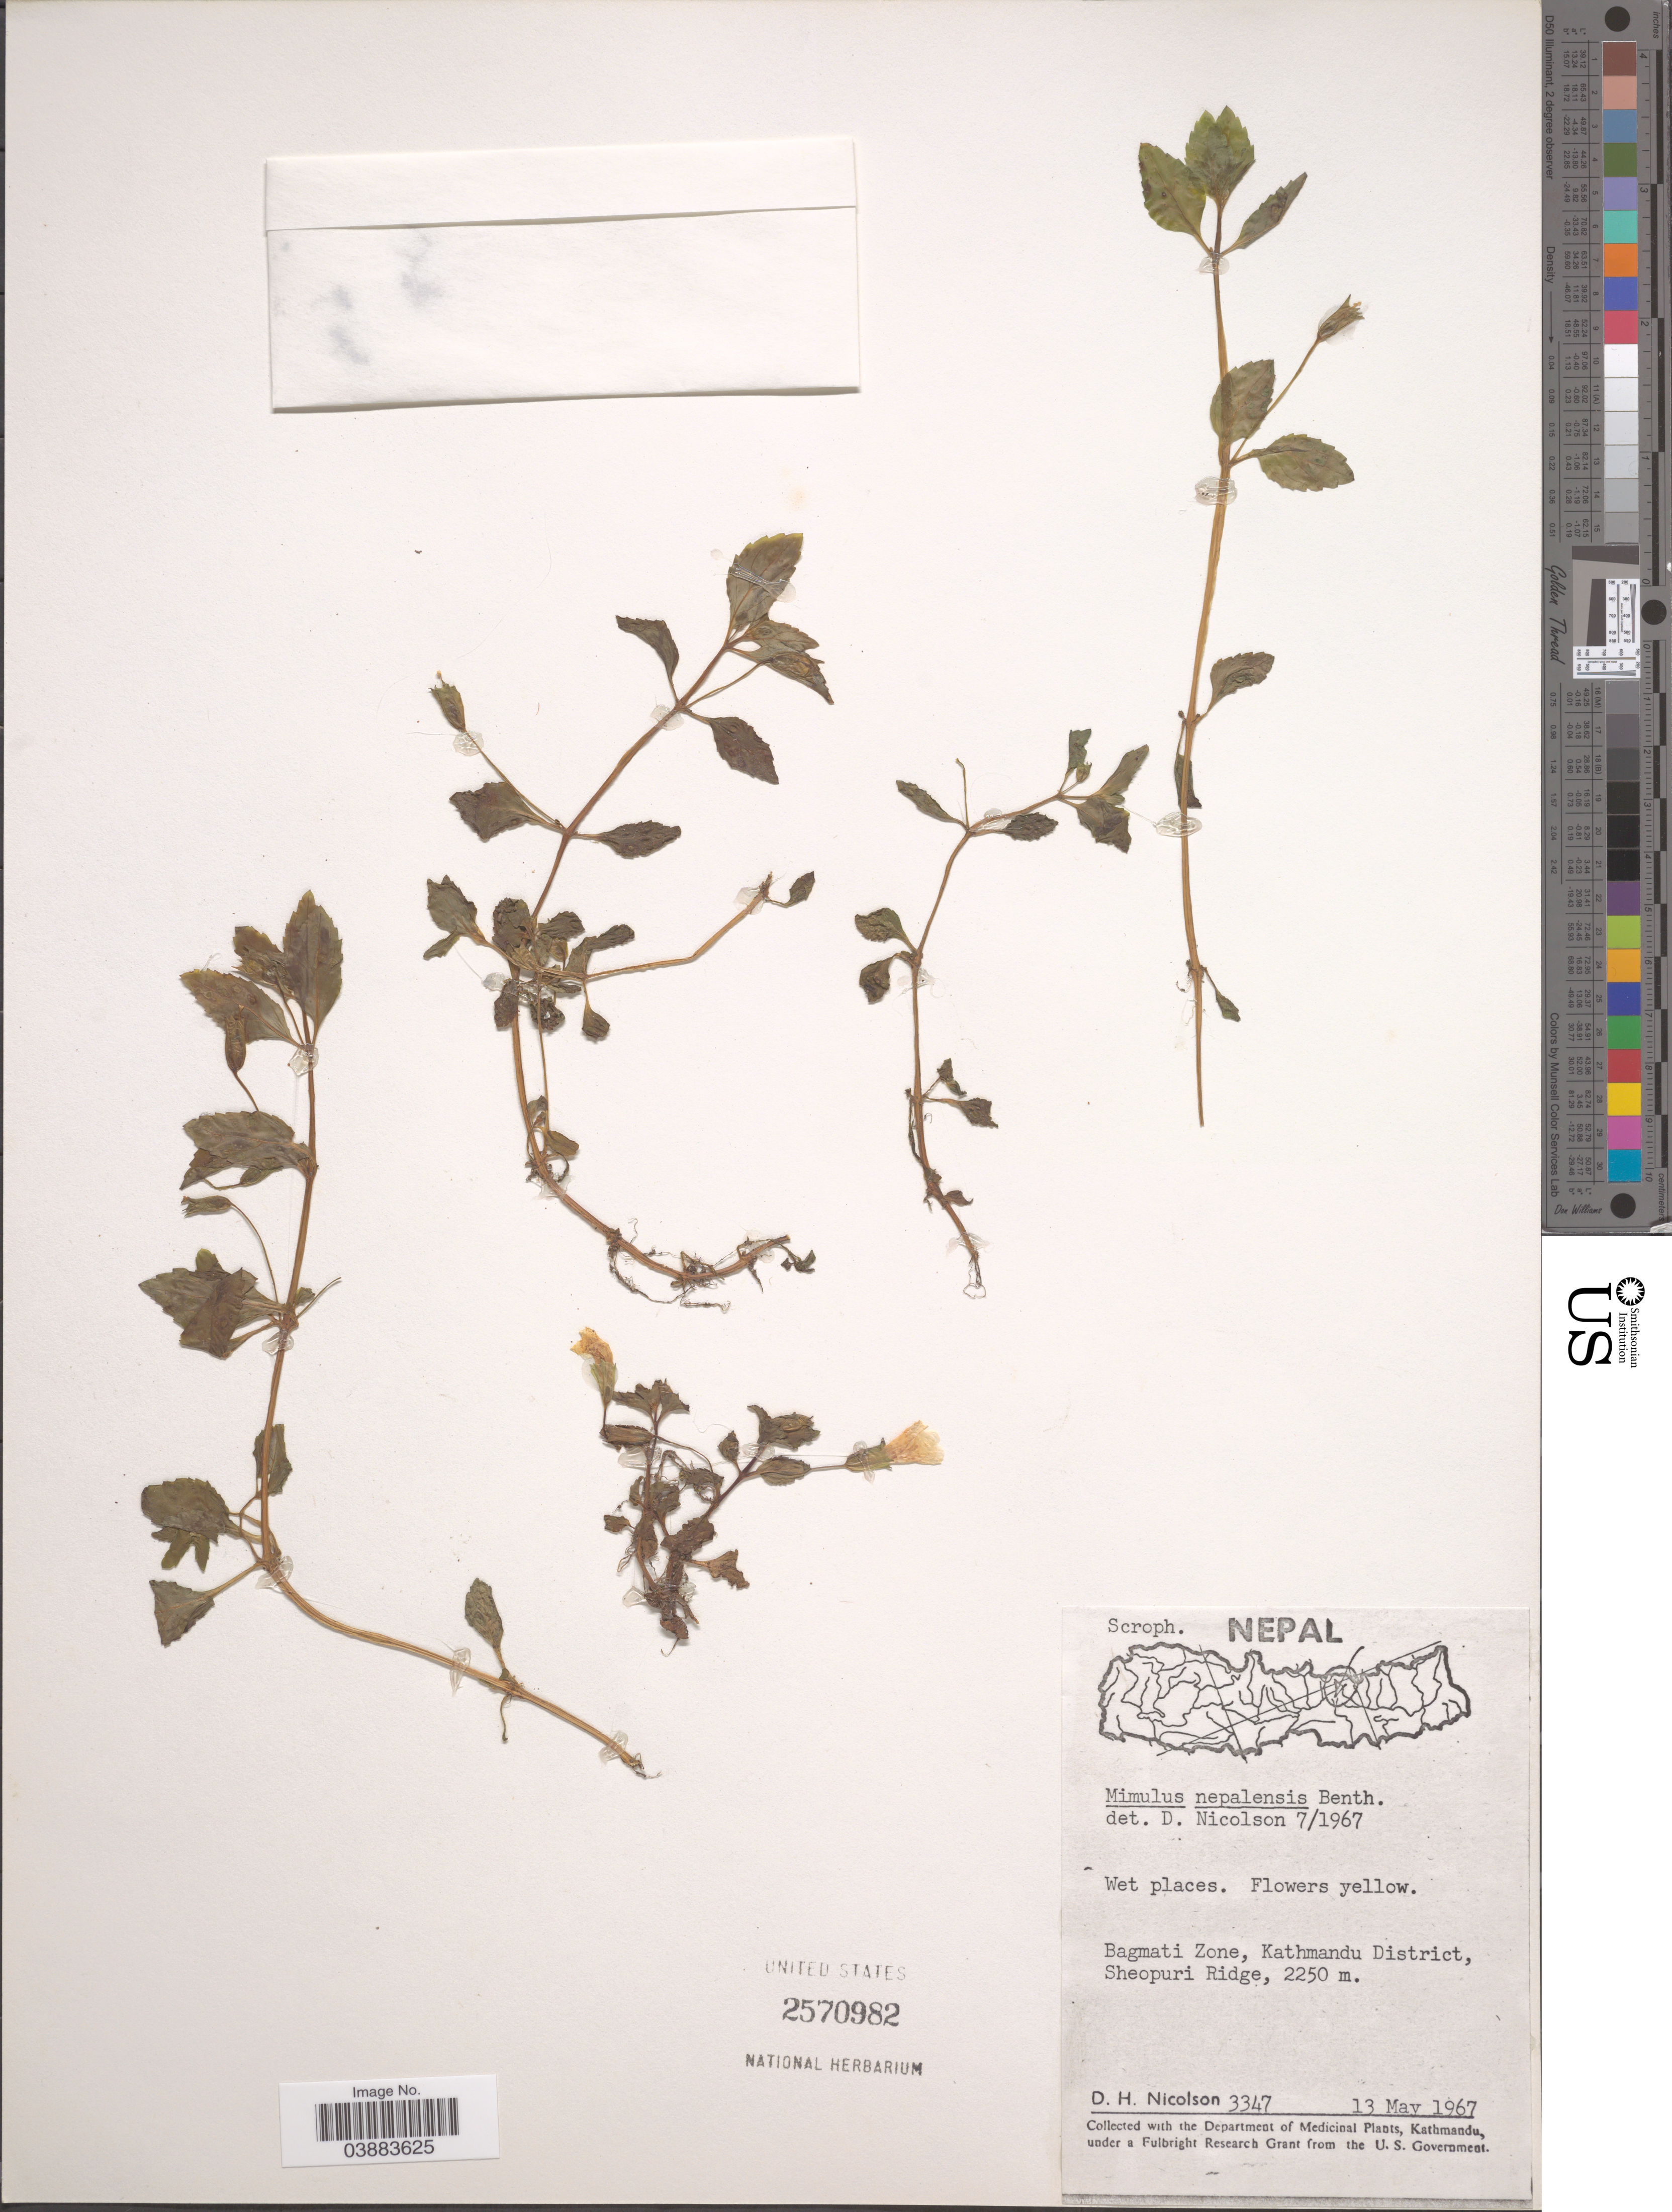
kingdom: Plantae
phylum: Tracheophyta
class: Magnoliopsida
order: Lamiales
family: Phrymaceae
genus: Mimulus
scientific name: Mimulus nepalensis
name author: Benth.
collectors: D. H. Nicolson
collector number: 3347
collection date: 1967-05-13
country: Nepal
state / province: Bagmati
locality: Bagmati Zone, Kathmandu District, Sheopuri Ridge.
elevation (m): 2250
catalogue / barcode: US 2570982